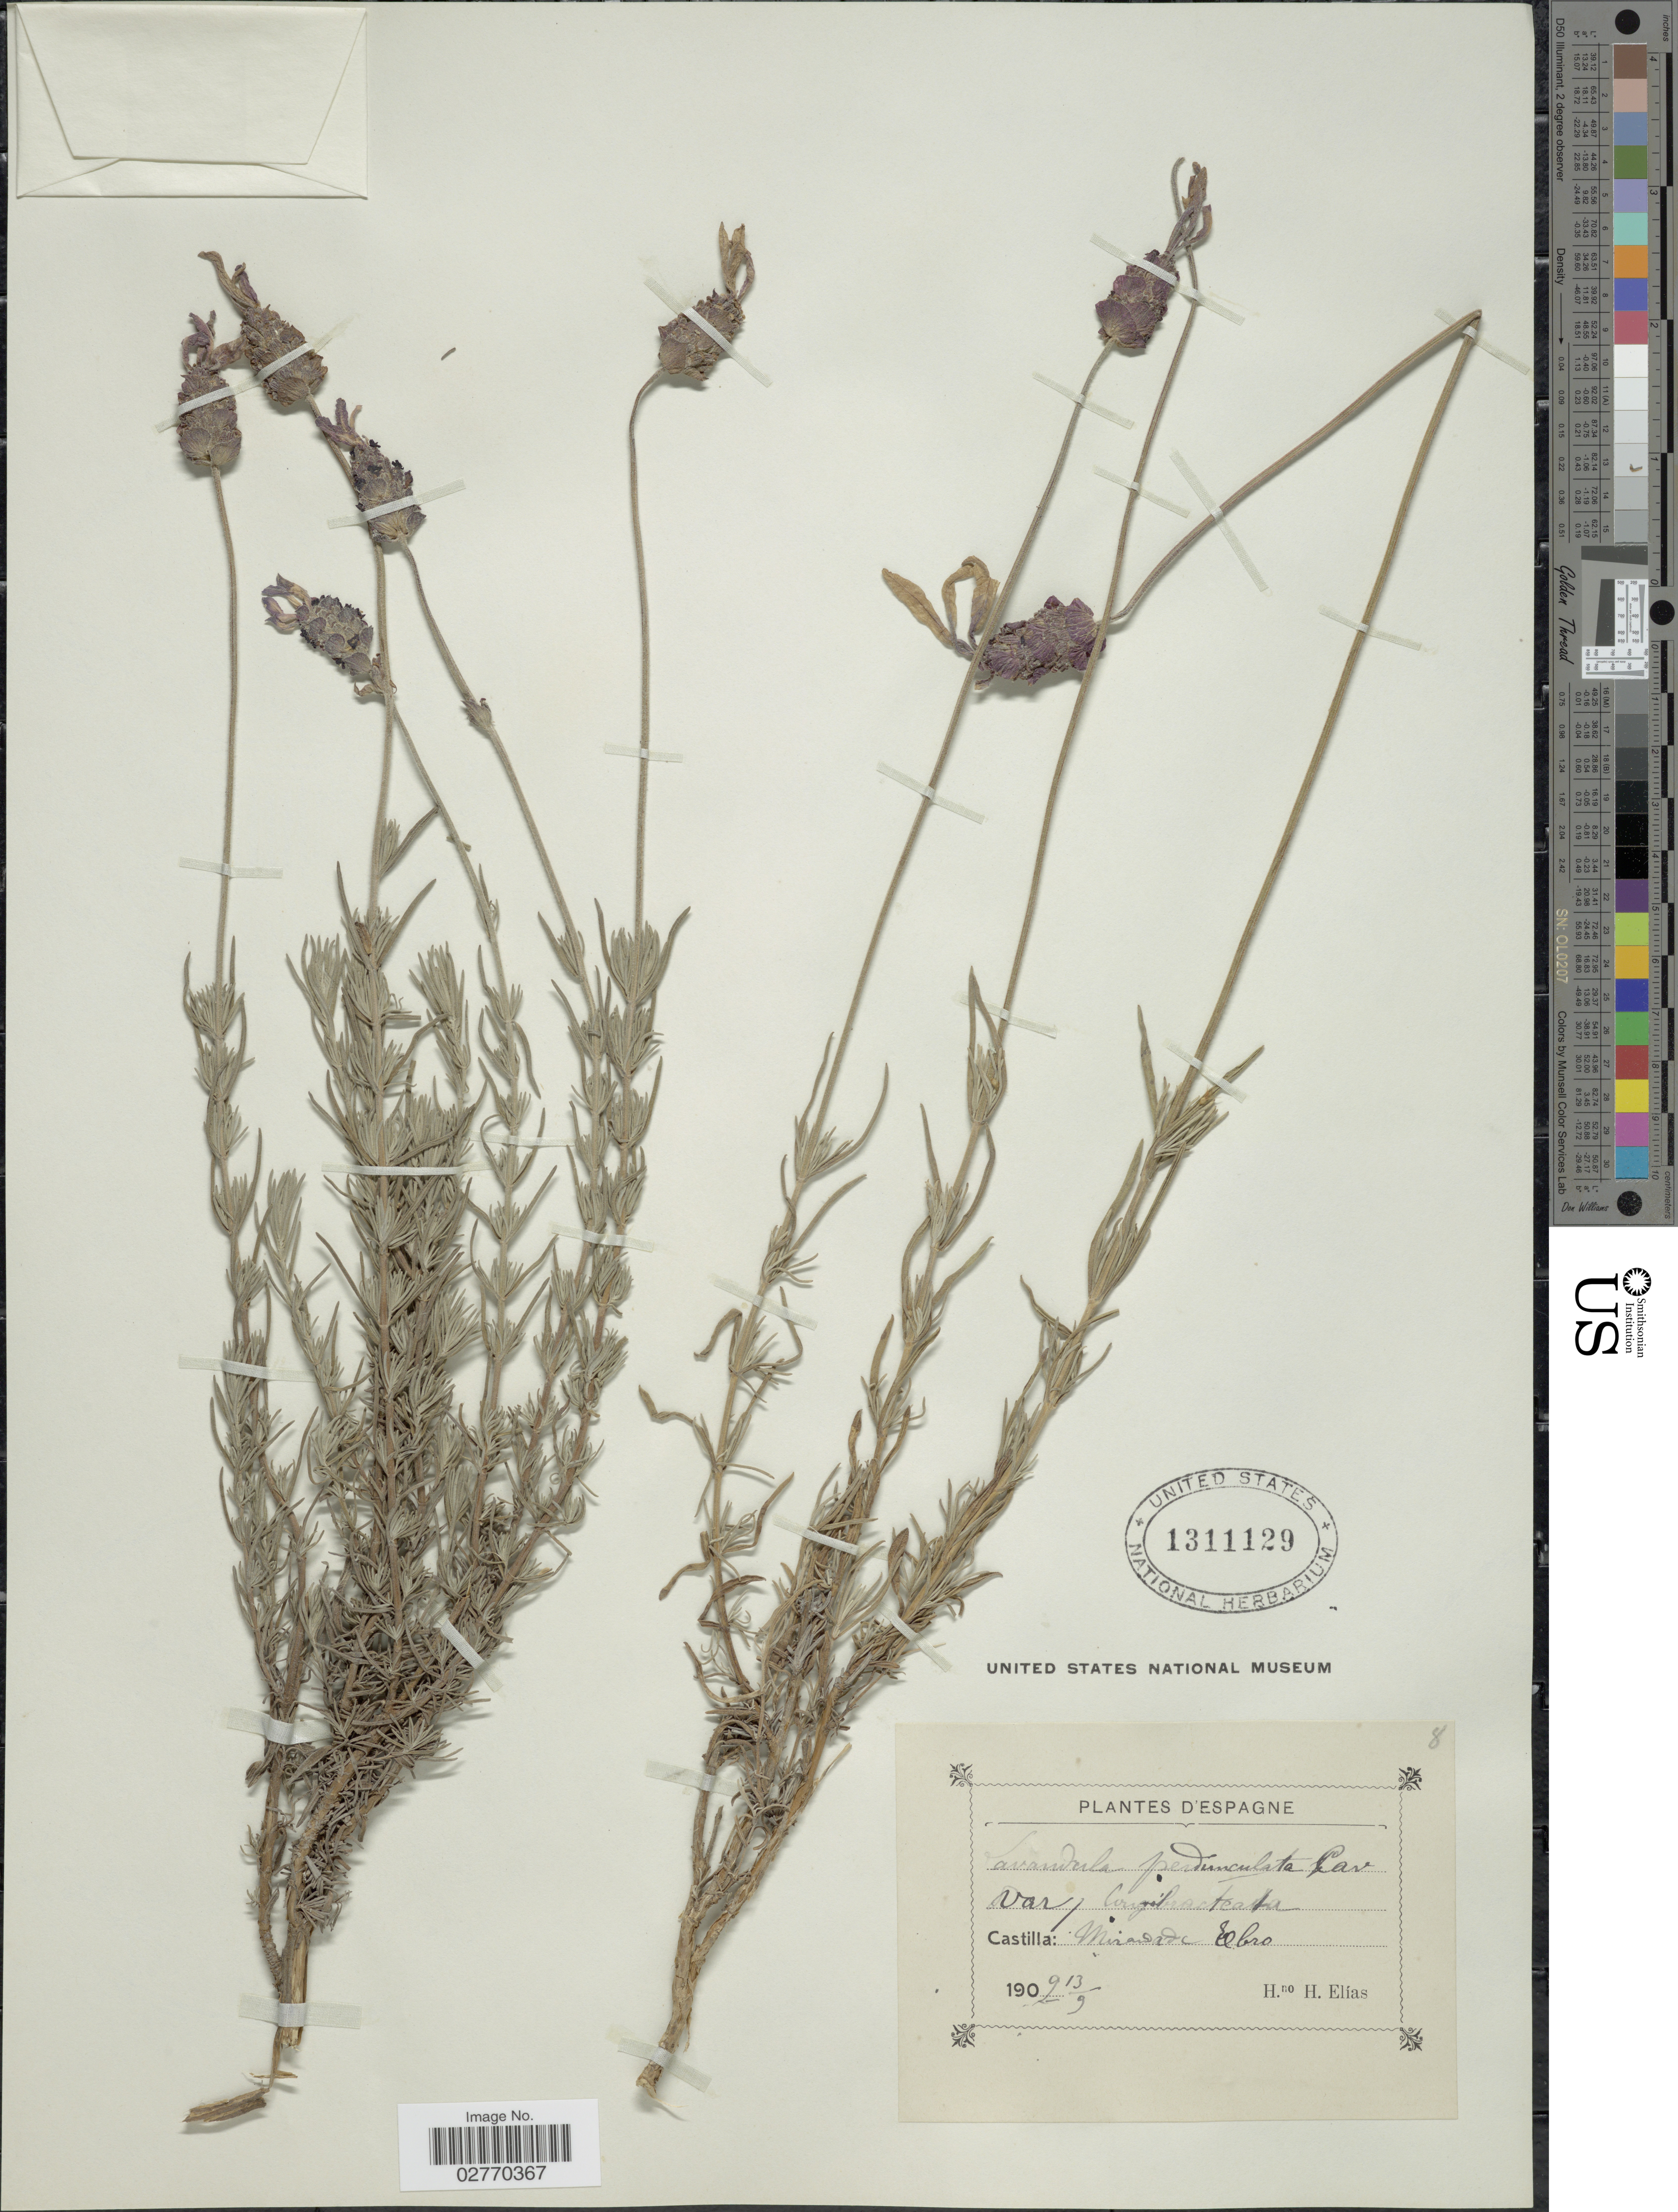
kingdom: Plantae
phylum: Tracheophyta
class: Magnoliopsida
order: Lamiales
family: Lamiaceae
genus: Lavandula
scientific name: Lavandula pedunculata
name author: (Mill.) Cav.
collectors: Bro. Elias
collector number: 8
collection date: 1902-09-13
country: Spain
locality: Espagne. Castilla: Miranda de Ebro.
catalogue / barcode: US 1311129